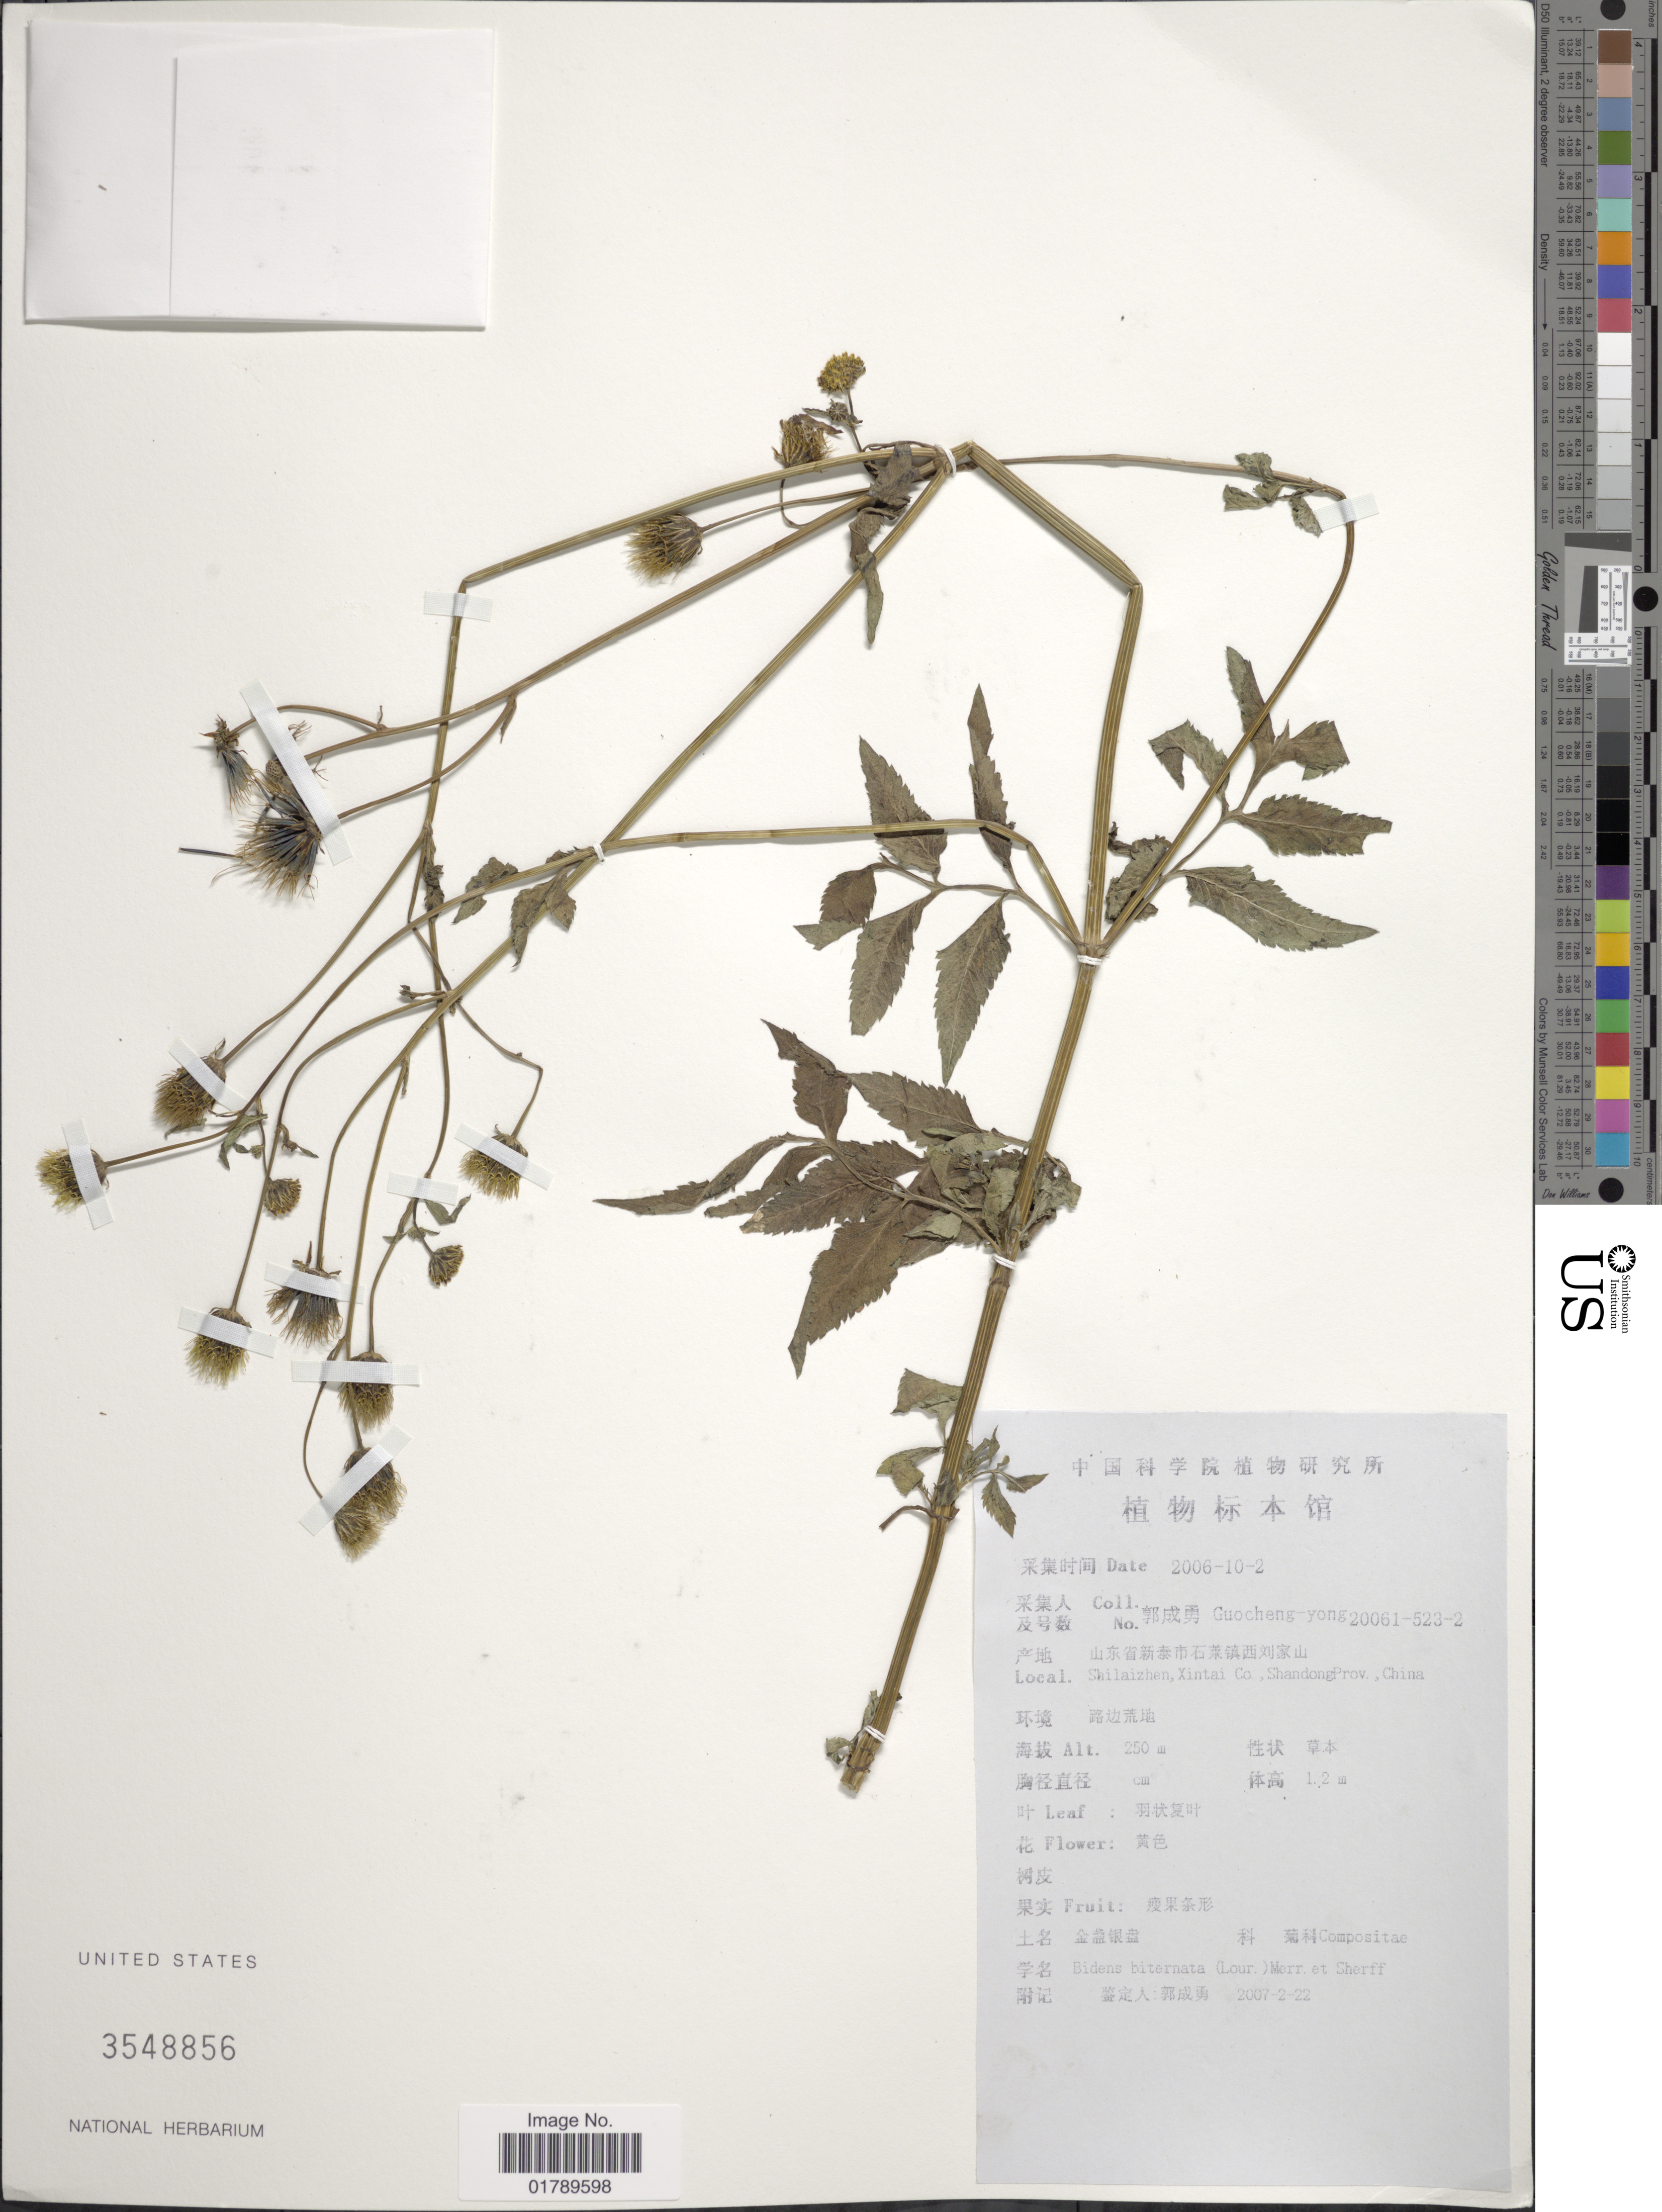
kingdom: Plantae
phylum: Tracheophyta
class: Magnoliopsida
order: Asterales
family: Asteraceae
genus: Bidens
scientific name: Bidens bipinnata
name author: L.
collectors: Guo cheng-yong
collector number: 20061-523-2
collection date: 2006-10-02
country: China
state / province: Shandong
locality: Shilaizhen, Xintai Co., Shandong Prov., China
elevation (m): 250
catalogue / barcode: US 3548856